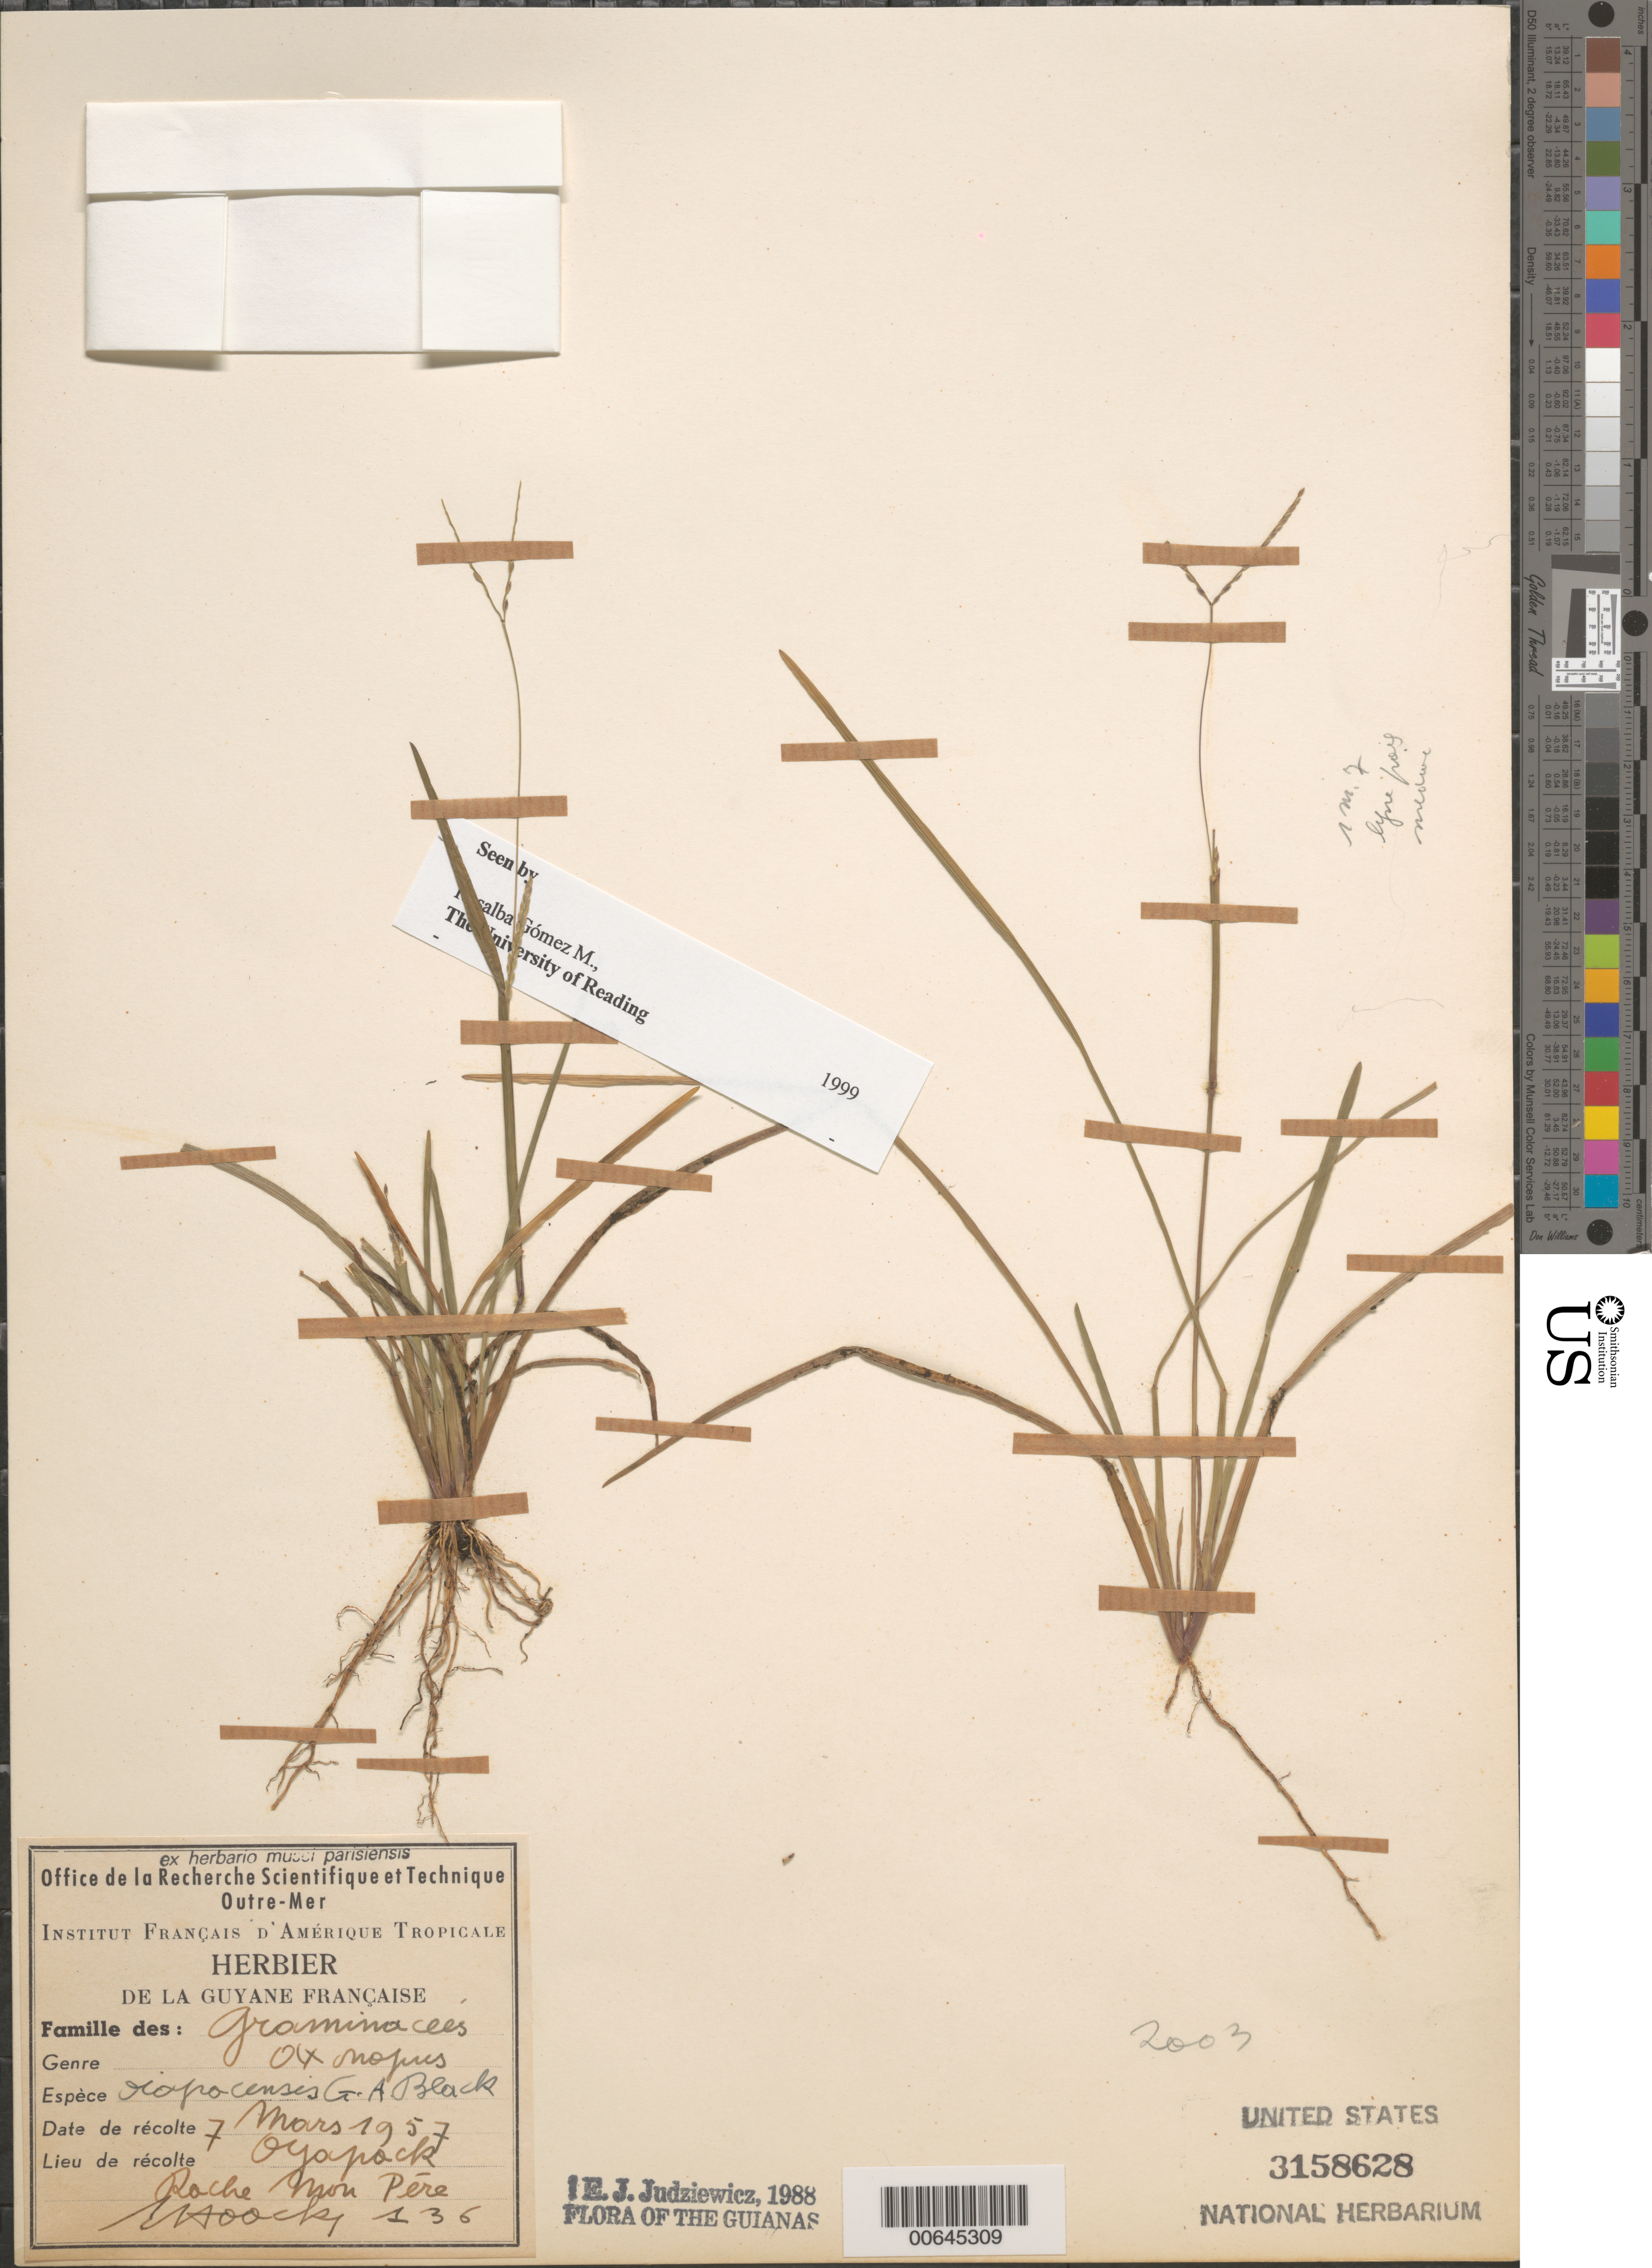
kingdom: Plantae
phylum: Tracheophyta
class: Liliopsida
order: Poales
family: Poaceae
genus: Axonopus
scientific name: Axonopus oiapocensis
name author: G.A. Black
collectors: J. Hoock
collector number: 136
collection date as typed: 7-Mar-57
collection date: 1957-03-07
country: French Guiana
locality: Oyapock, Roche Mon Père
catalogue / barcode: US 3158628